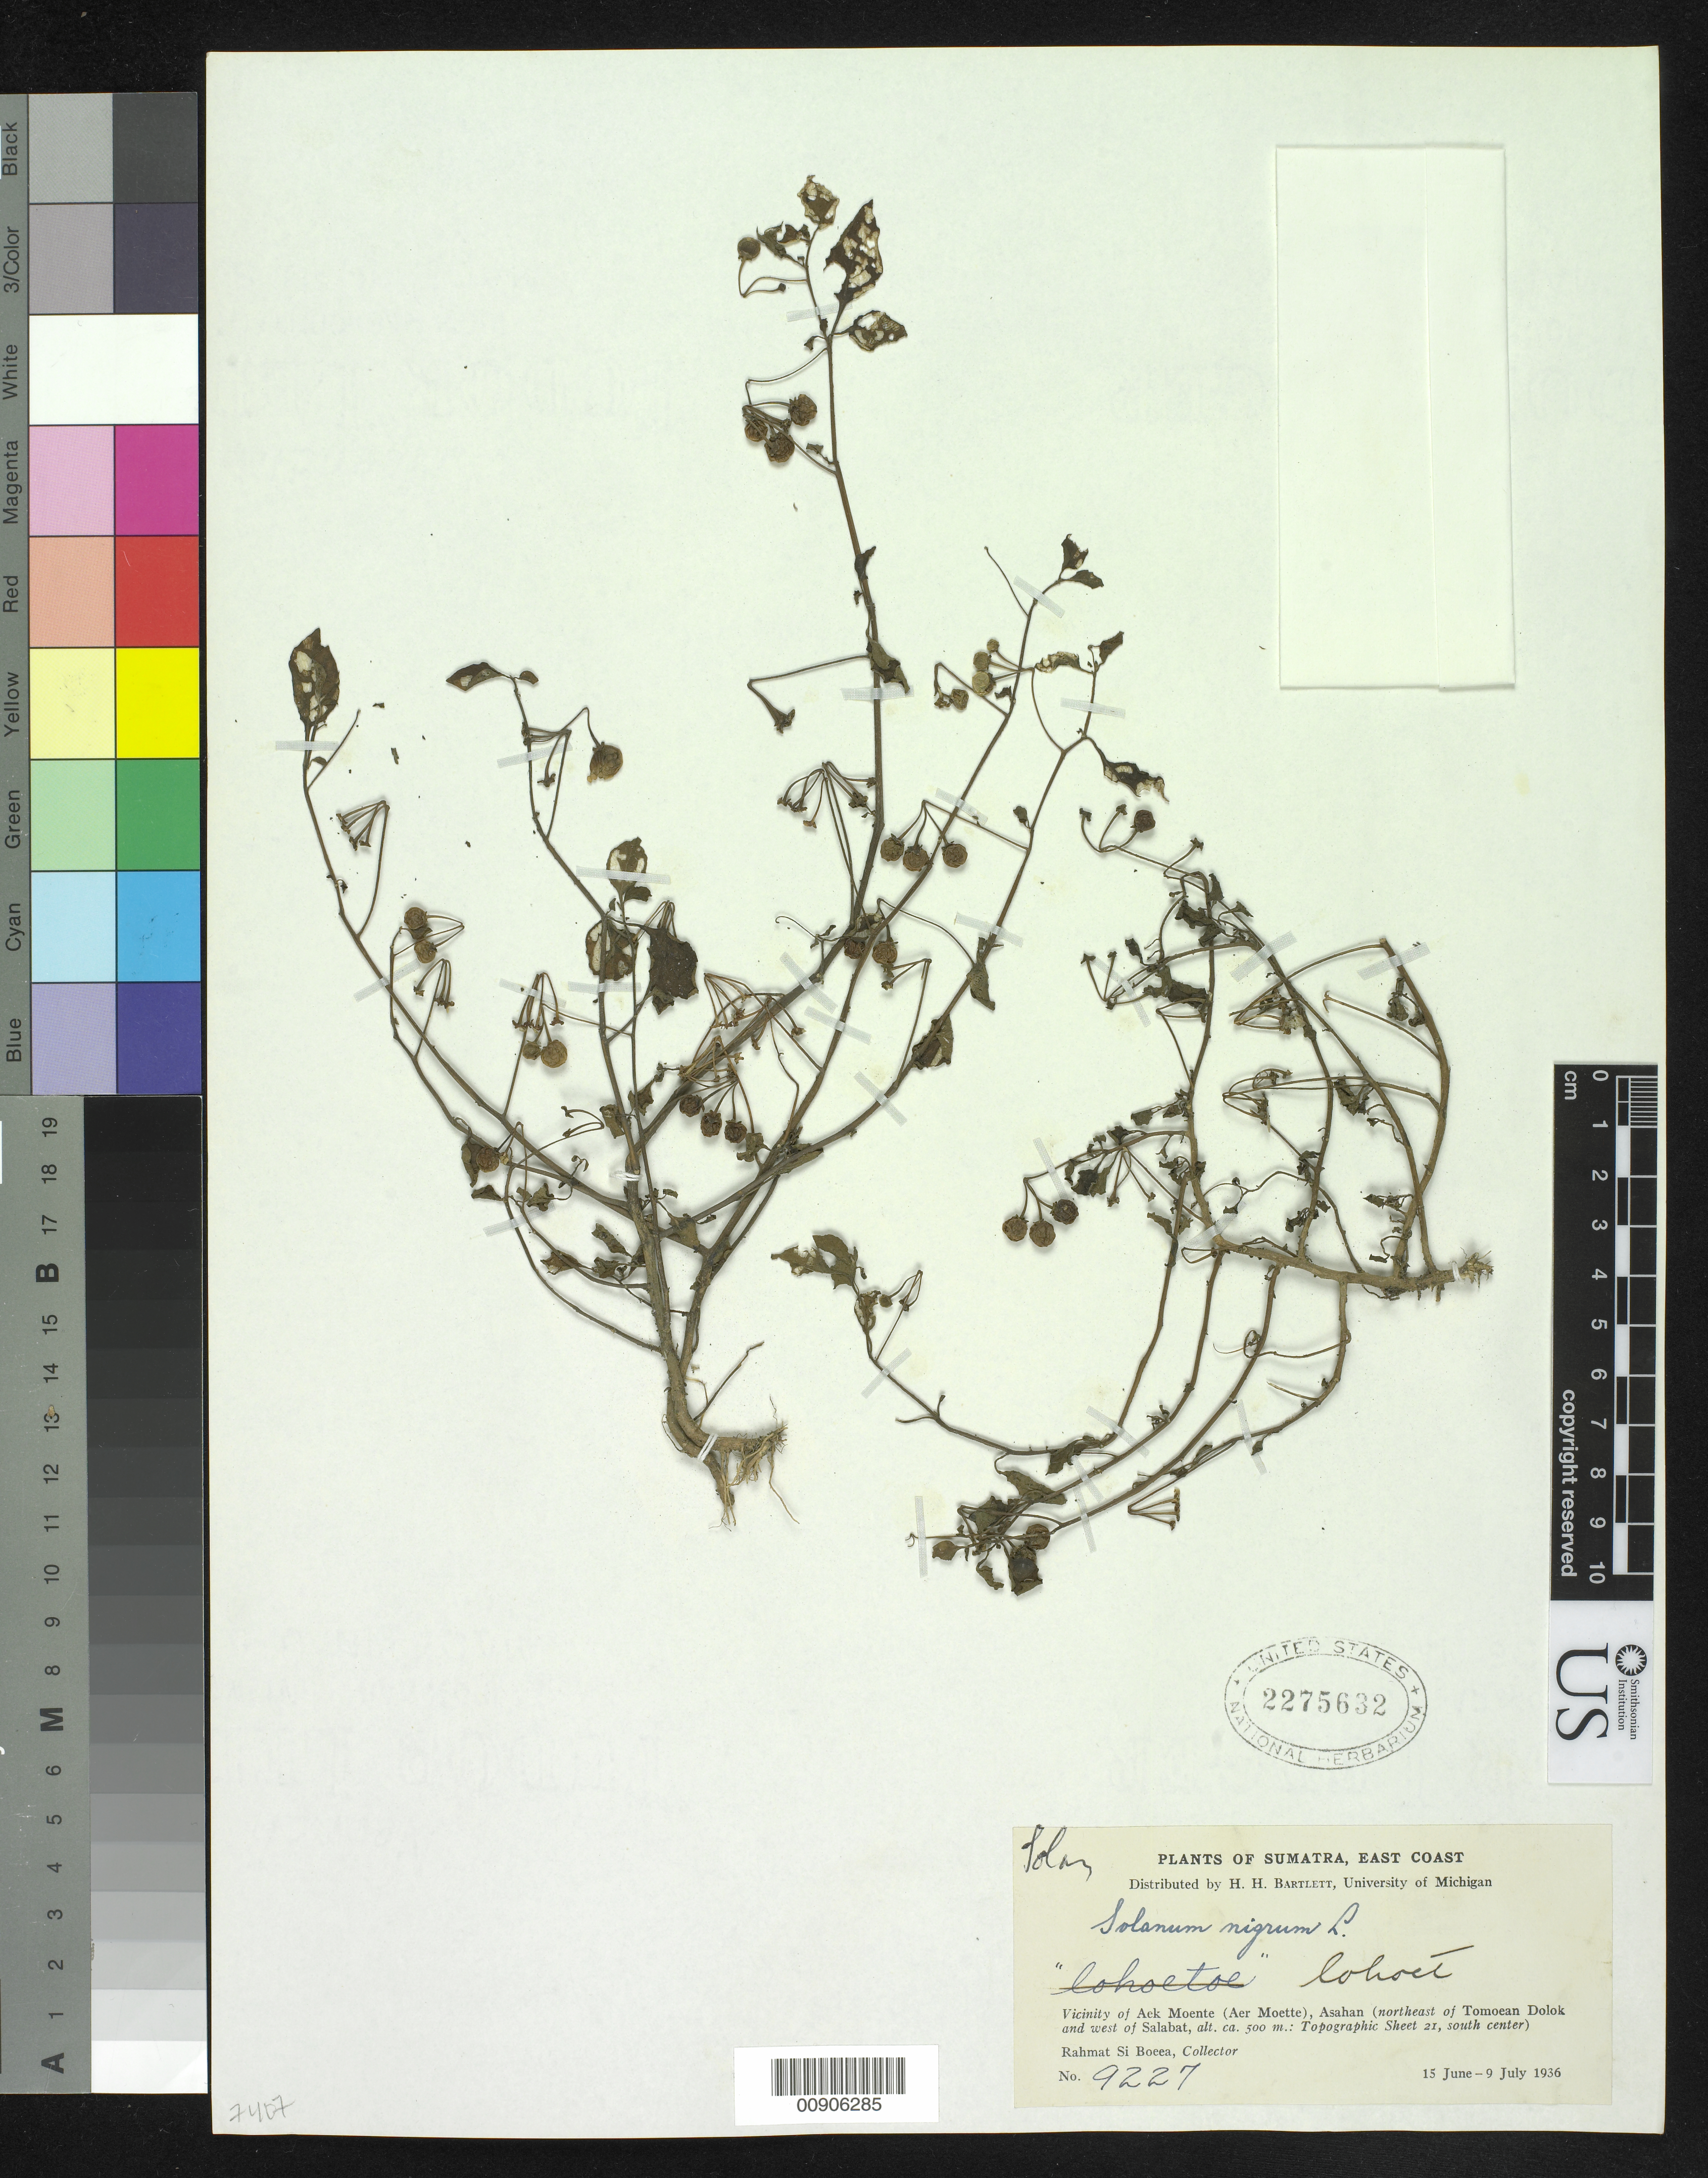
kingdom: Plantae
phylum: Tracheophyta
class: Magnoliopsida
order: Solanales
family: Solanaceae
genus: Solanum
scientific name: Solanum nigrum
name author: L.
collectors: Rahmat Si Boeea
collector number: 9227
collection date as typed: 15 Jun 1936 to 09 Jul 1936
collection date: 1936-06-15/1936-07-09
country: Indonesia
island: Sumatra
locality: Vicinity of Aek Moente, Asahan (Northeast of Tomoean Dolok and W of Salabat); Topographi Sheet 21, South Center;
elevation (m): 500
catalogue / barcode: US 2275632